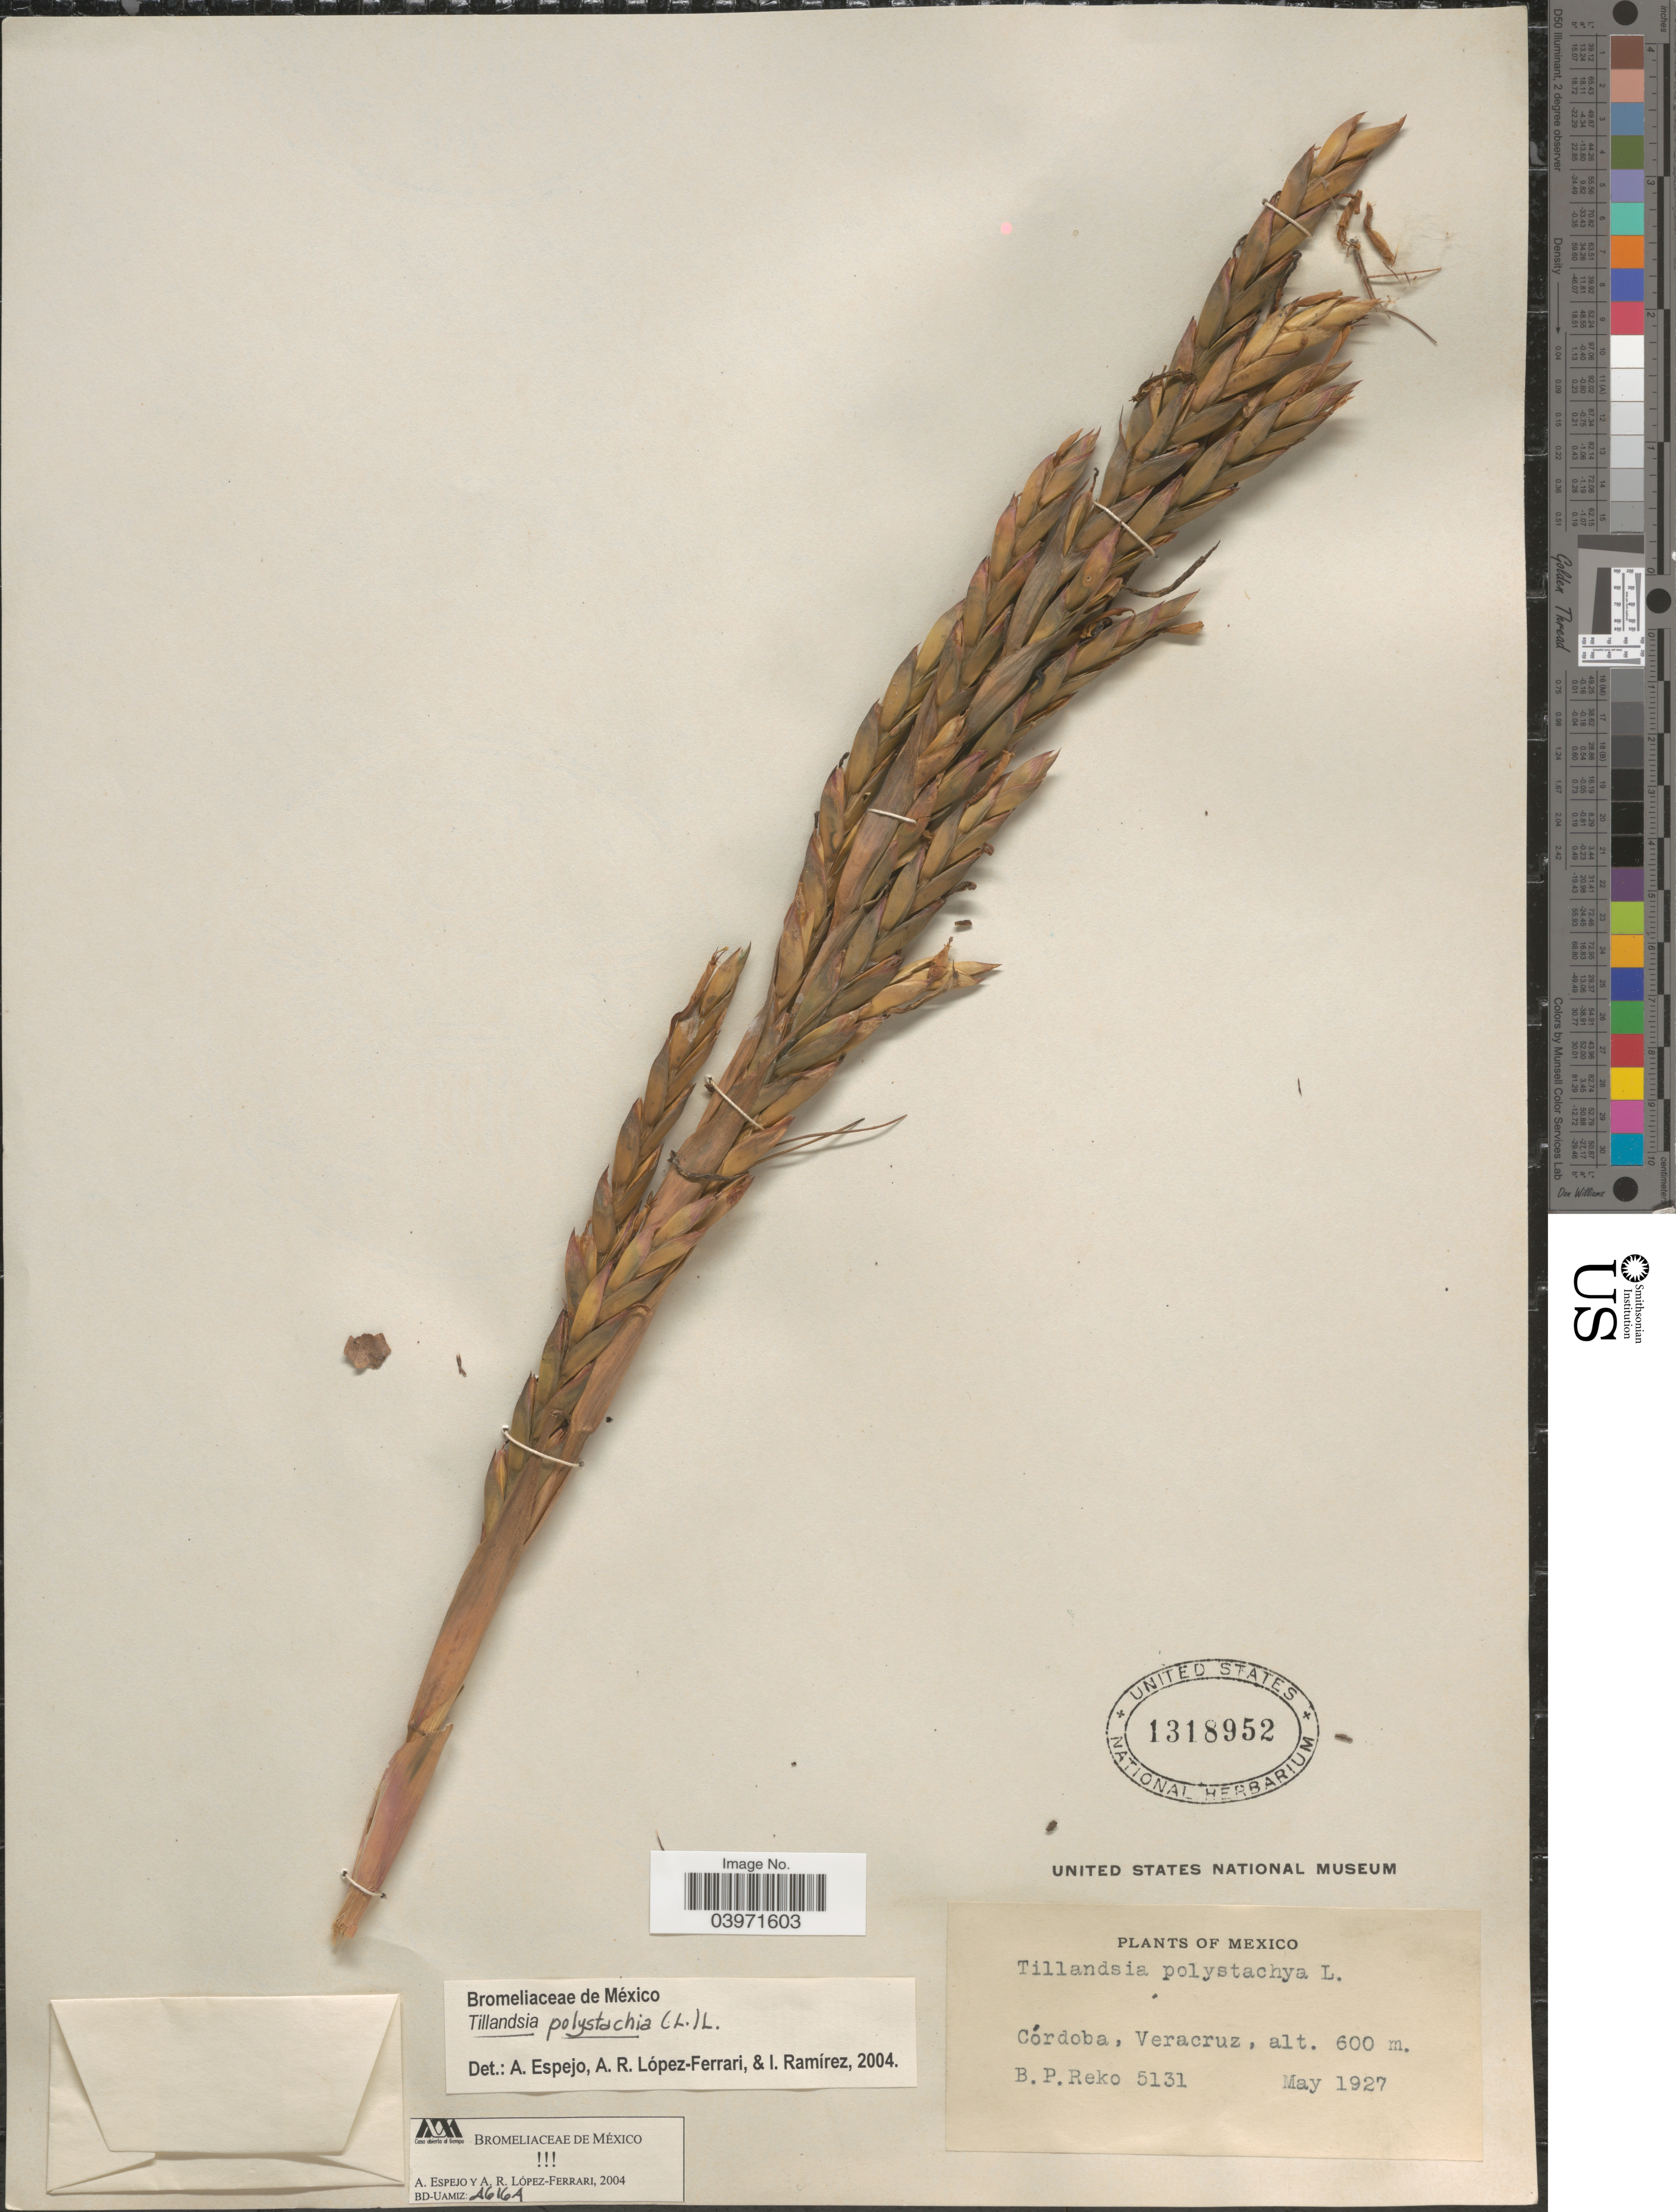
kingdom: Plantae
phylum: Tracheophyta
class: Liliopsida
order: Poales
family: Bromeliaceae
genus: Tillandsia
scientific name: Tillandsia polystachia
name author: (L.) L.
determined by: Espejo, Adolfo; López Ferrari, Ana R.; Ramírez M., Ivon M.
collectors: B. P. Reko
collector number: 5131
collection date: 1927-05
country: Mexico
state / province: Veracruz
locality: Córdoba, Veracruz.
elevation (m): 600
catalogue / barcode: US 1318952